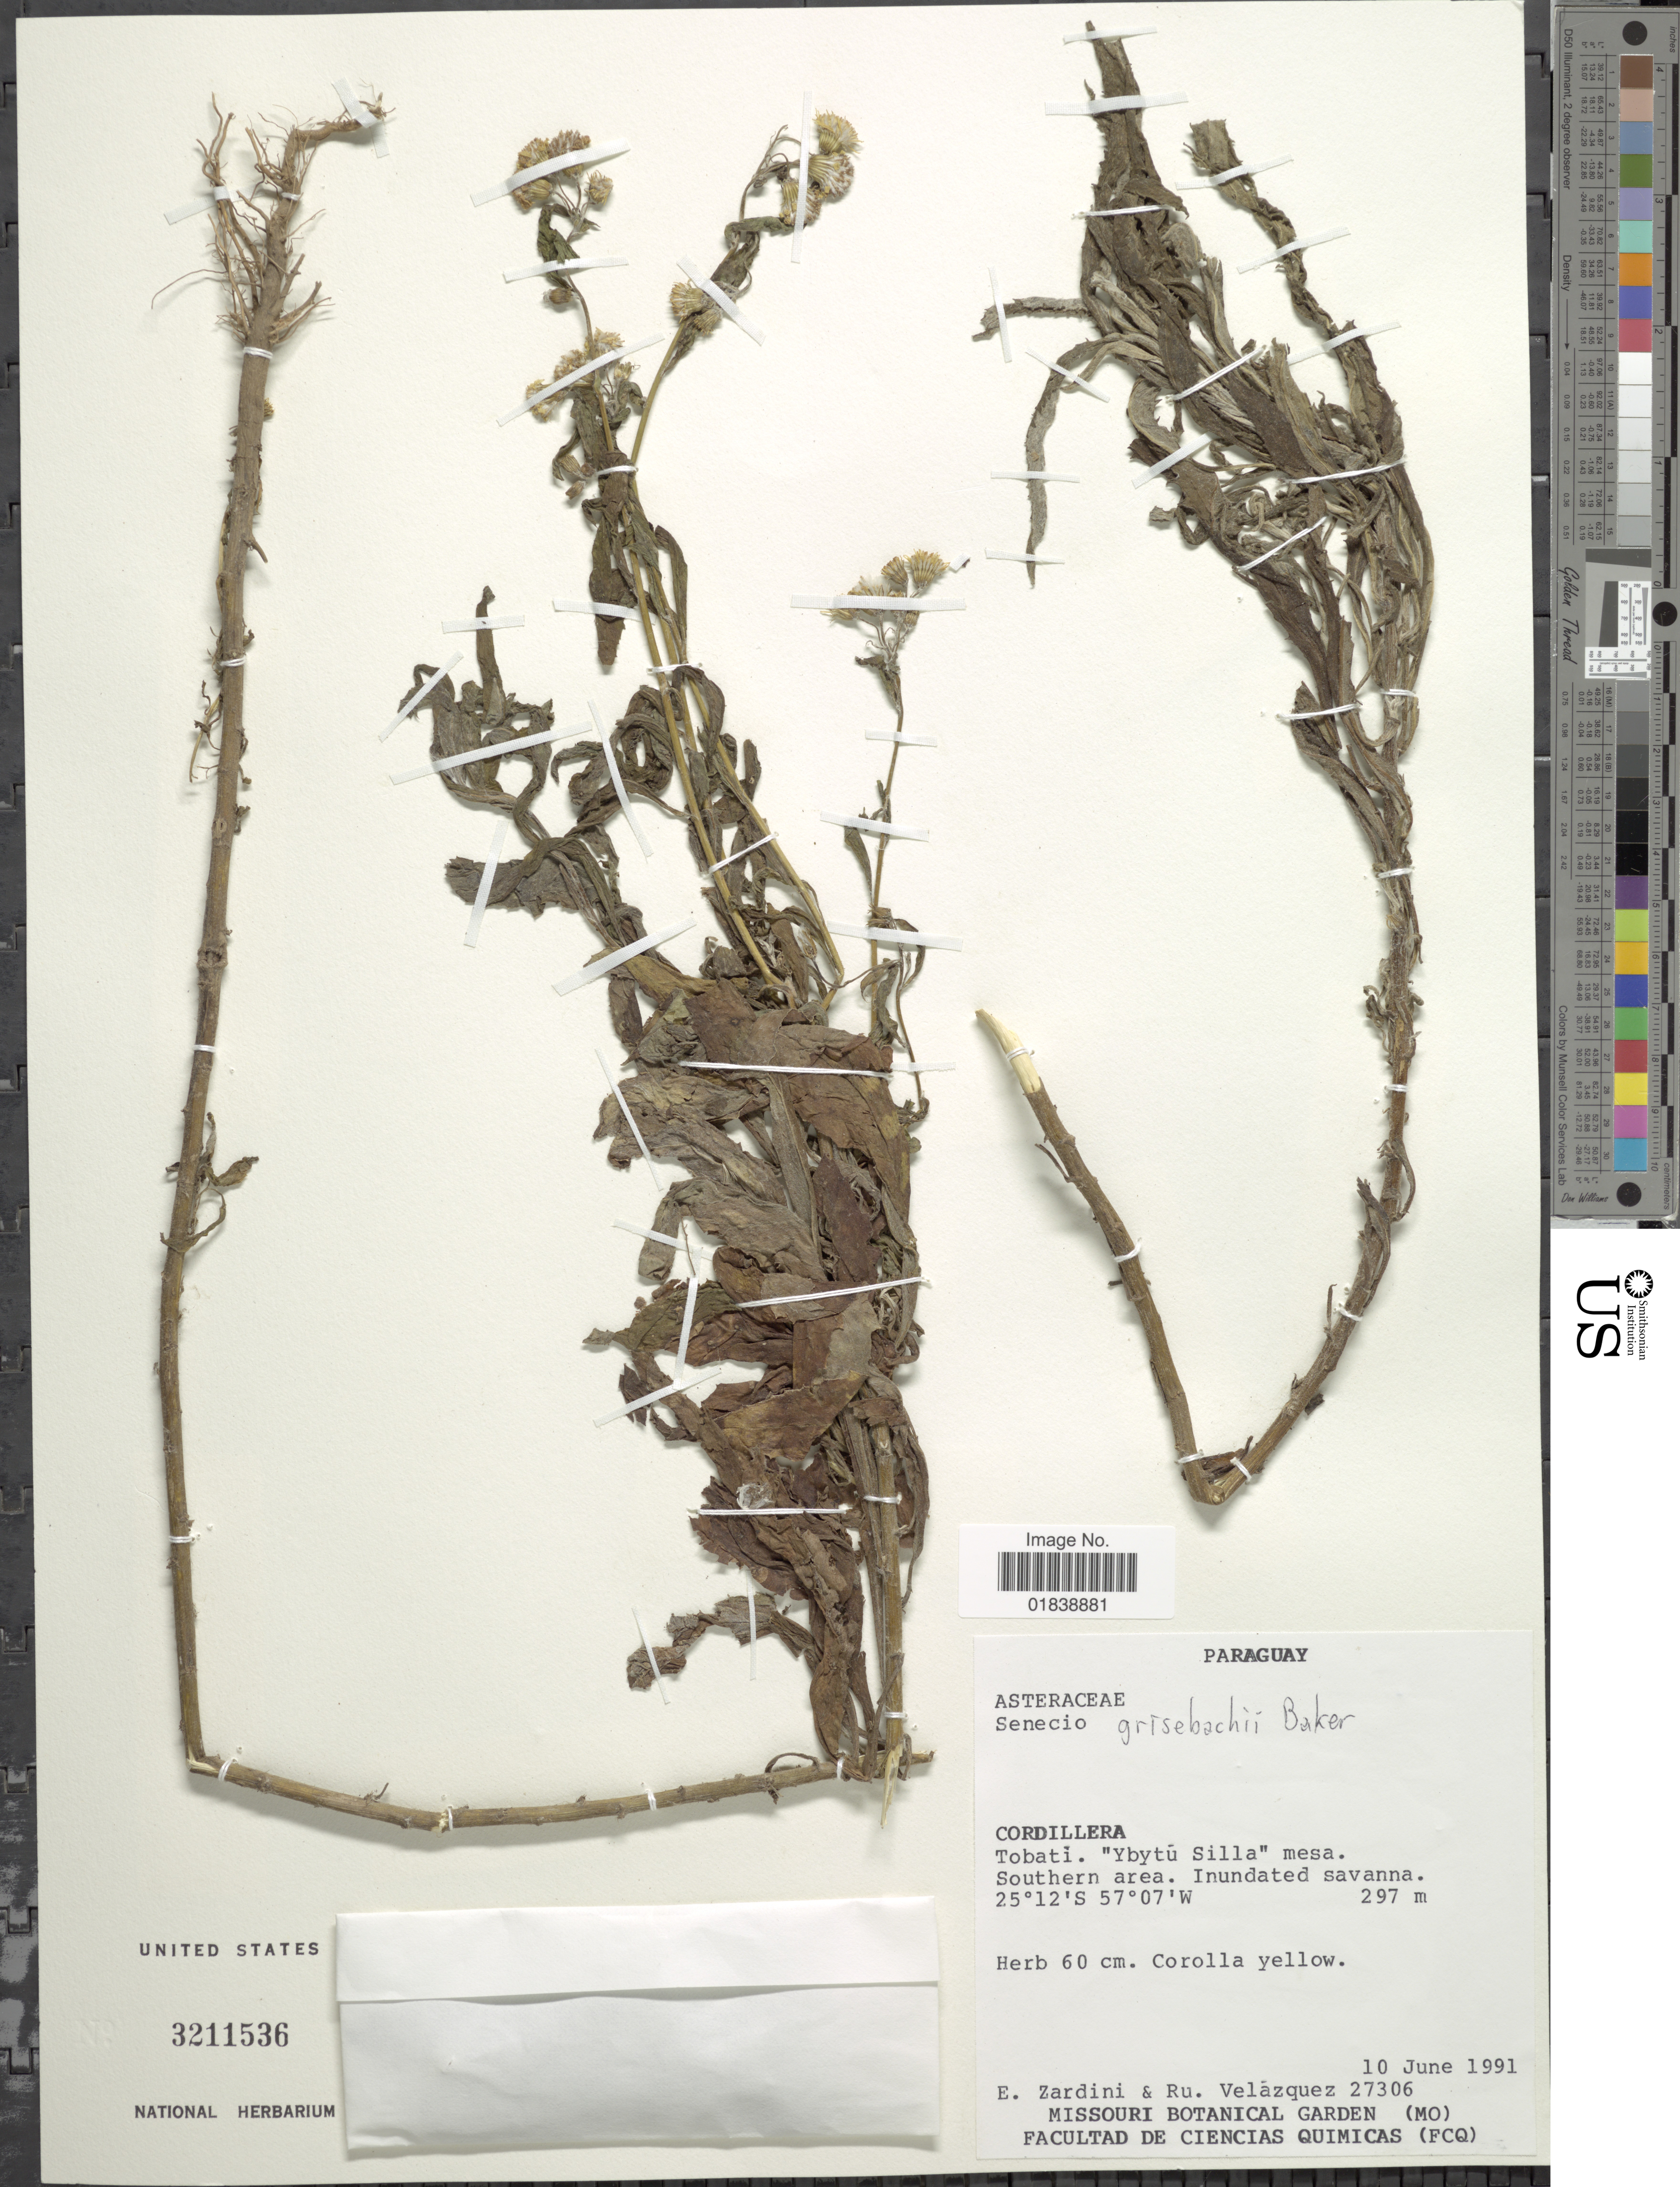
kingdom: Plantae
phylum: Tracheophyta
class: Magnoliopsida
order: Asterales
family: Asteraceae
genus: Senecio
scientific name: Senecio grisebachii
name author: Baker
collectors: E. M. Zardini & R. Velázquez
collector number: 27306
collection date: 1991-06-10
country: Paraguay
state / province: Cordillera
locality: Tobati, Ybytu Silla mesa, southern area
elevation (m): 297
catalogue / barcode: US 3211536